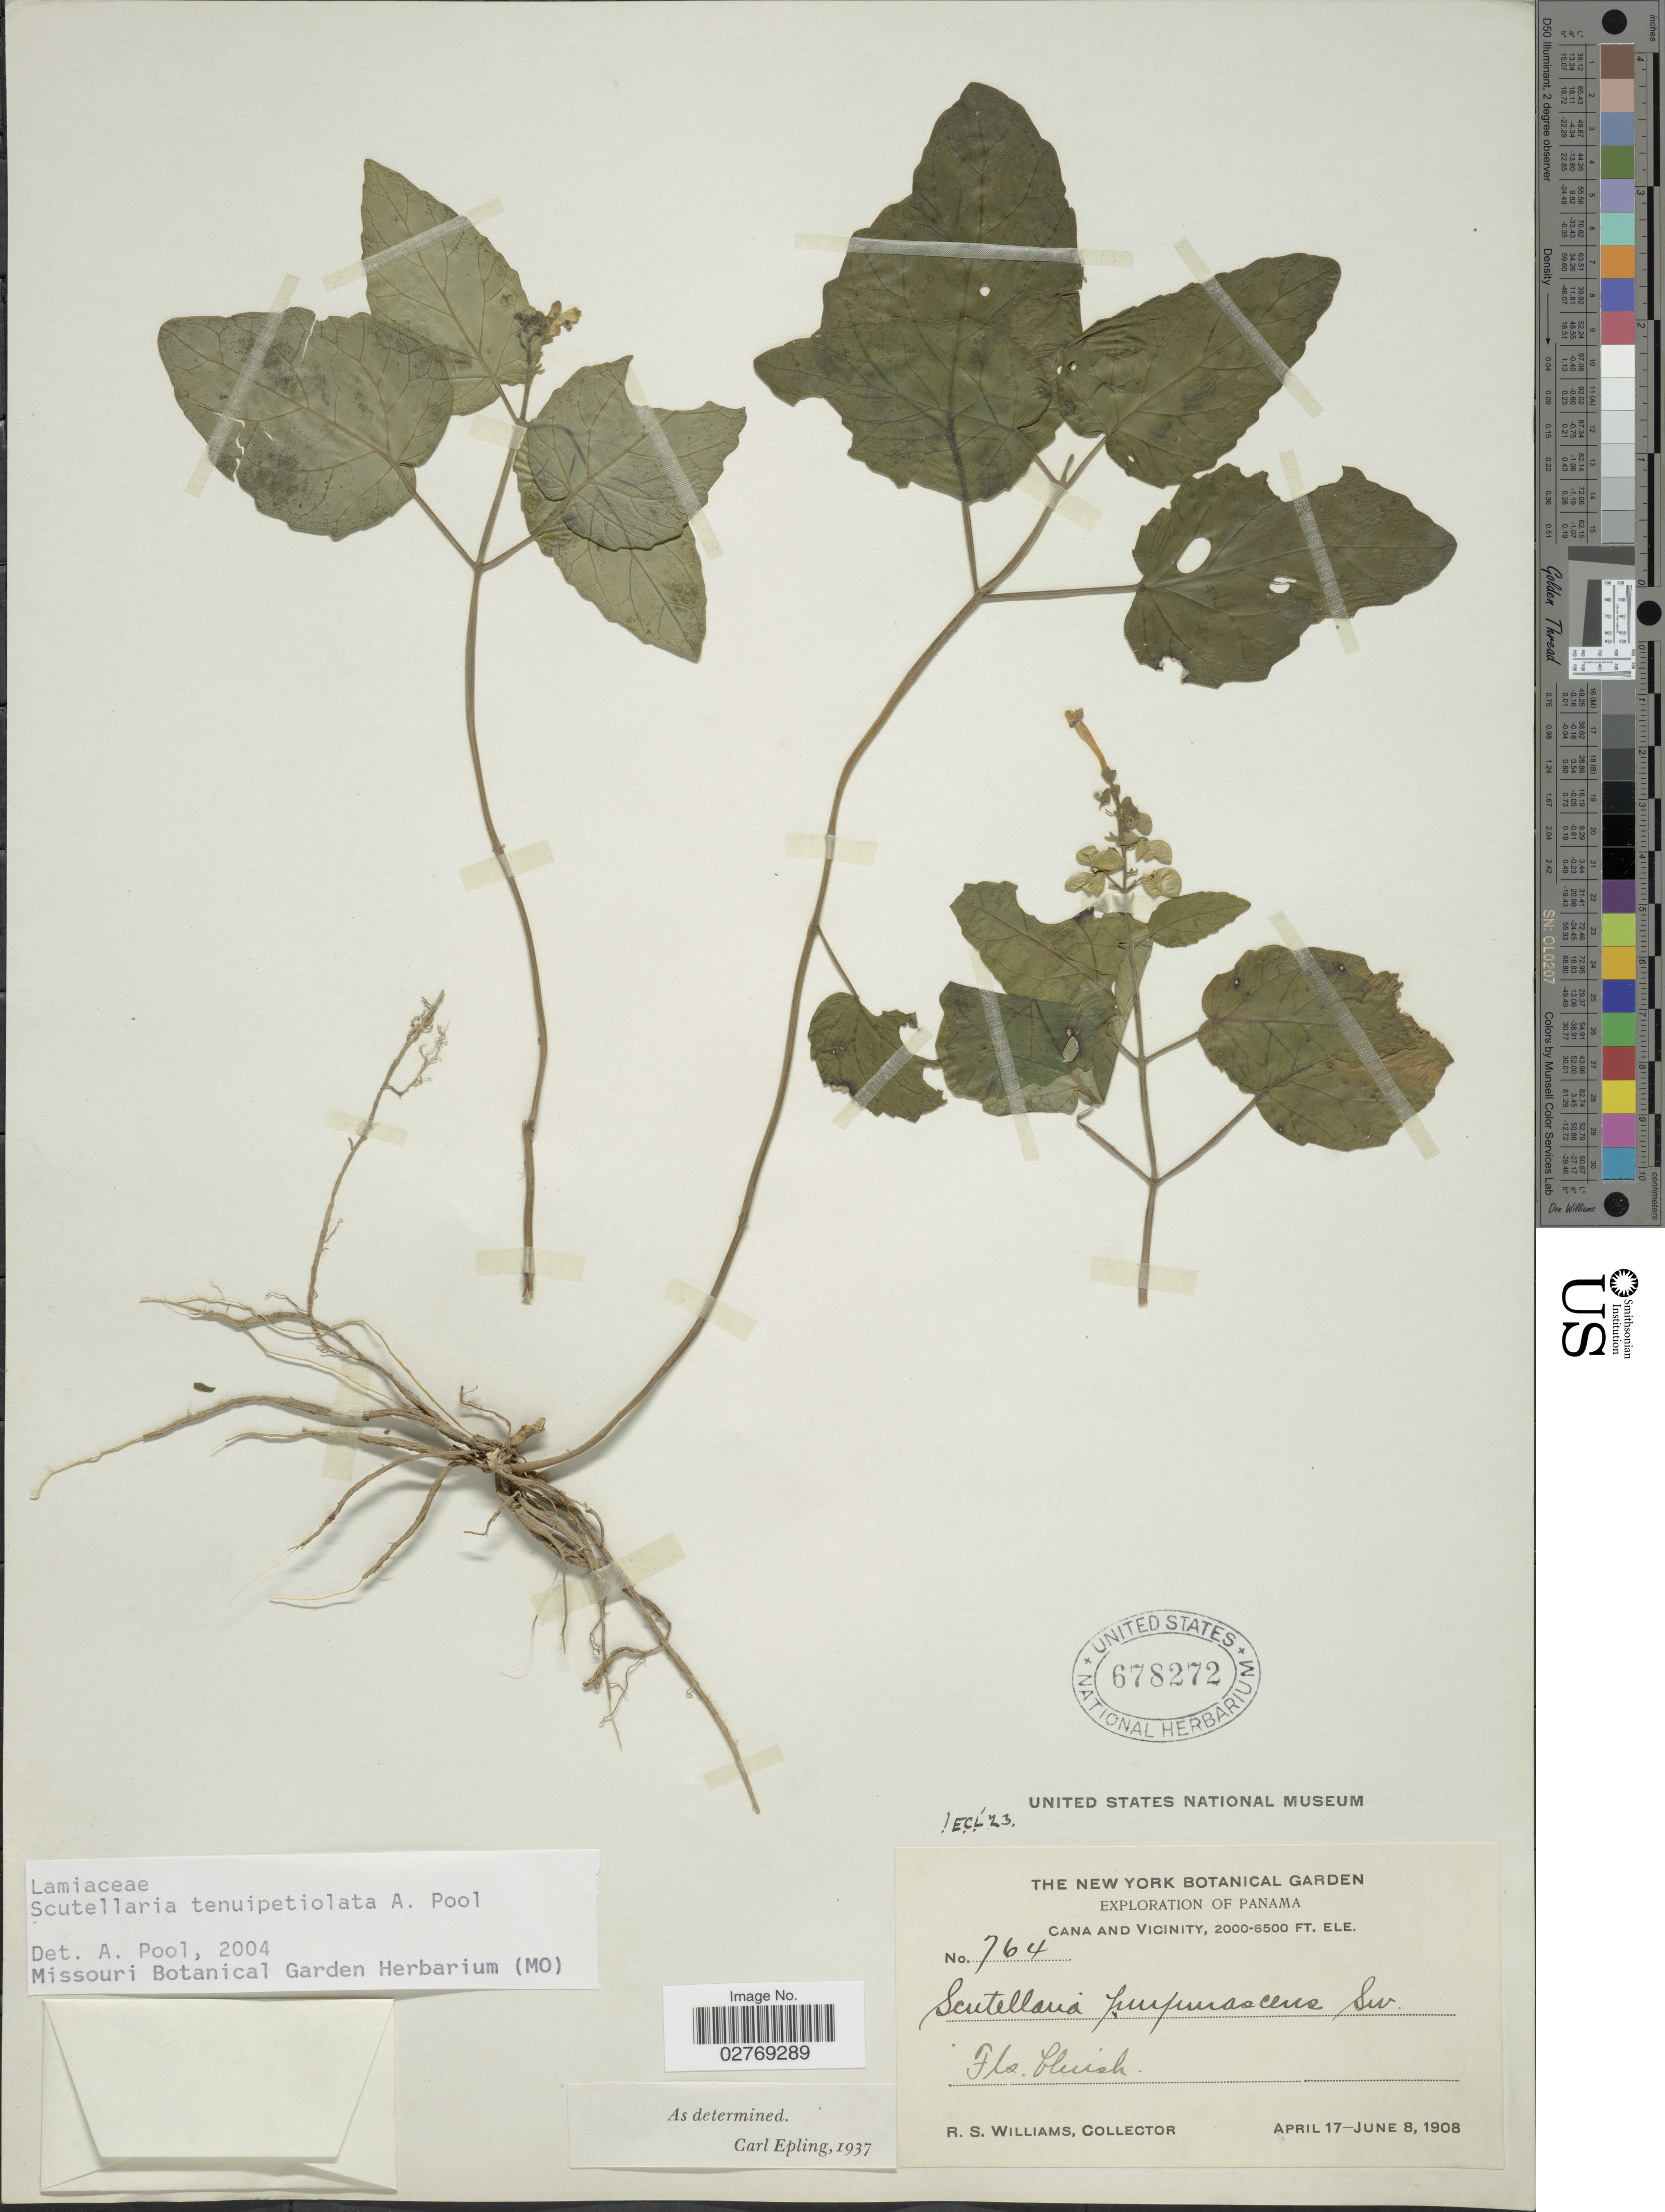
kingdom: Plantae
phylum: Tracheophyta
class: Magnoliopsida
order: Lamiales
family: Lamiaceae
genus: Scutellaria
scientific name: Scutellaria tenuipetiolata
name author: A. Pool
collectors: R. S. Williams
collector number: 764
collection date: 1908-04-17/1908-06-08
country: Panama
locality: Cana and vicinity.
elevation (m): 610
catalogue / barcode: US 678272